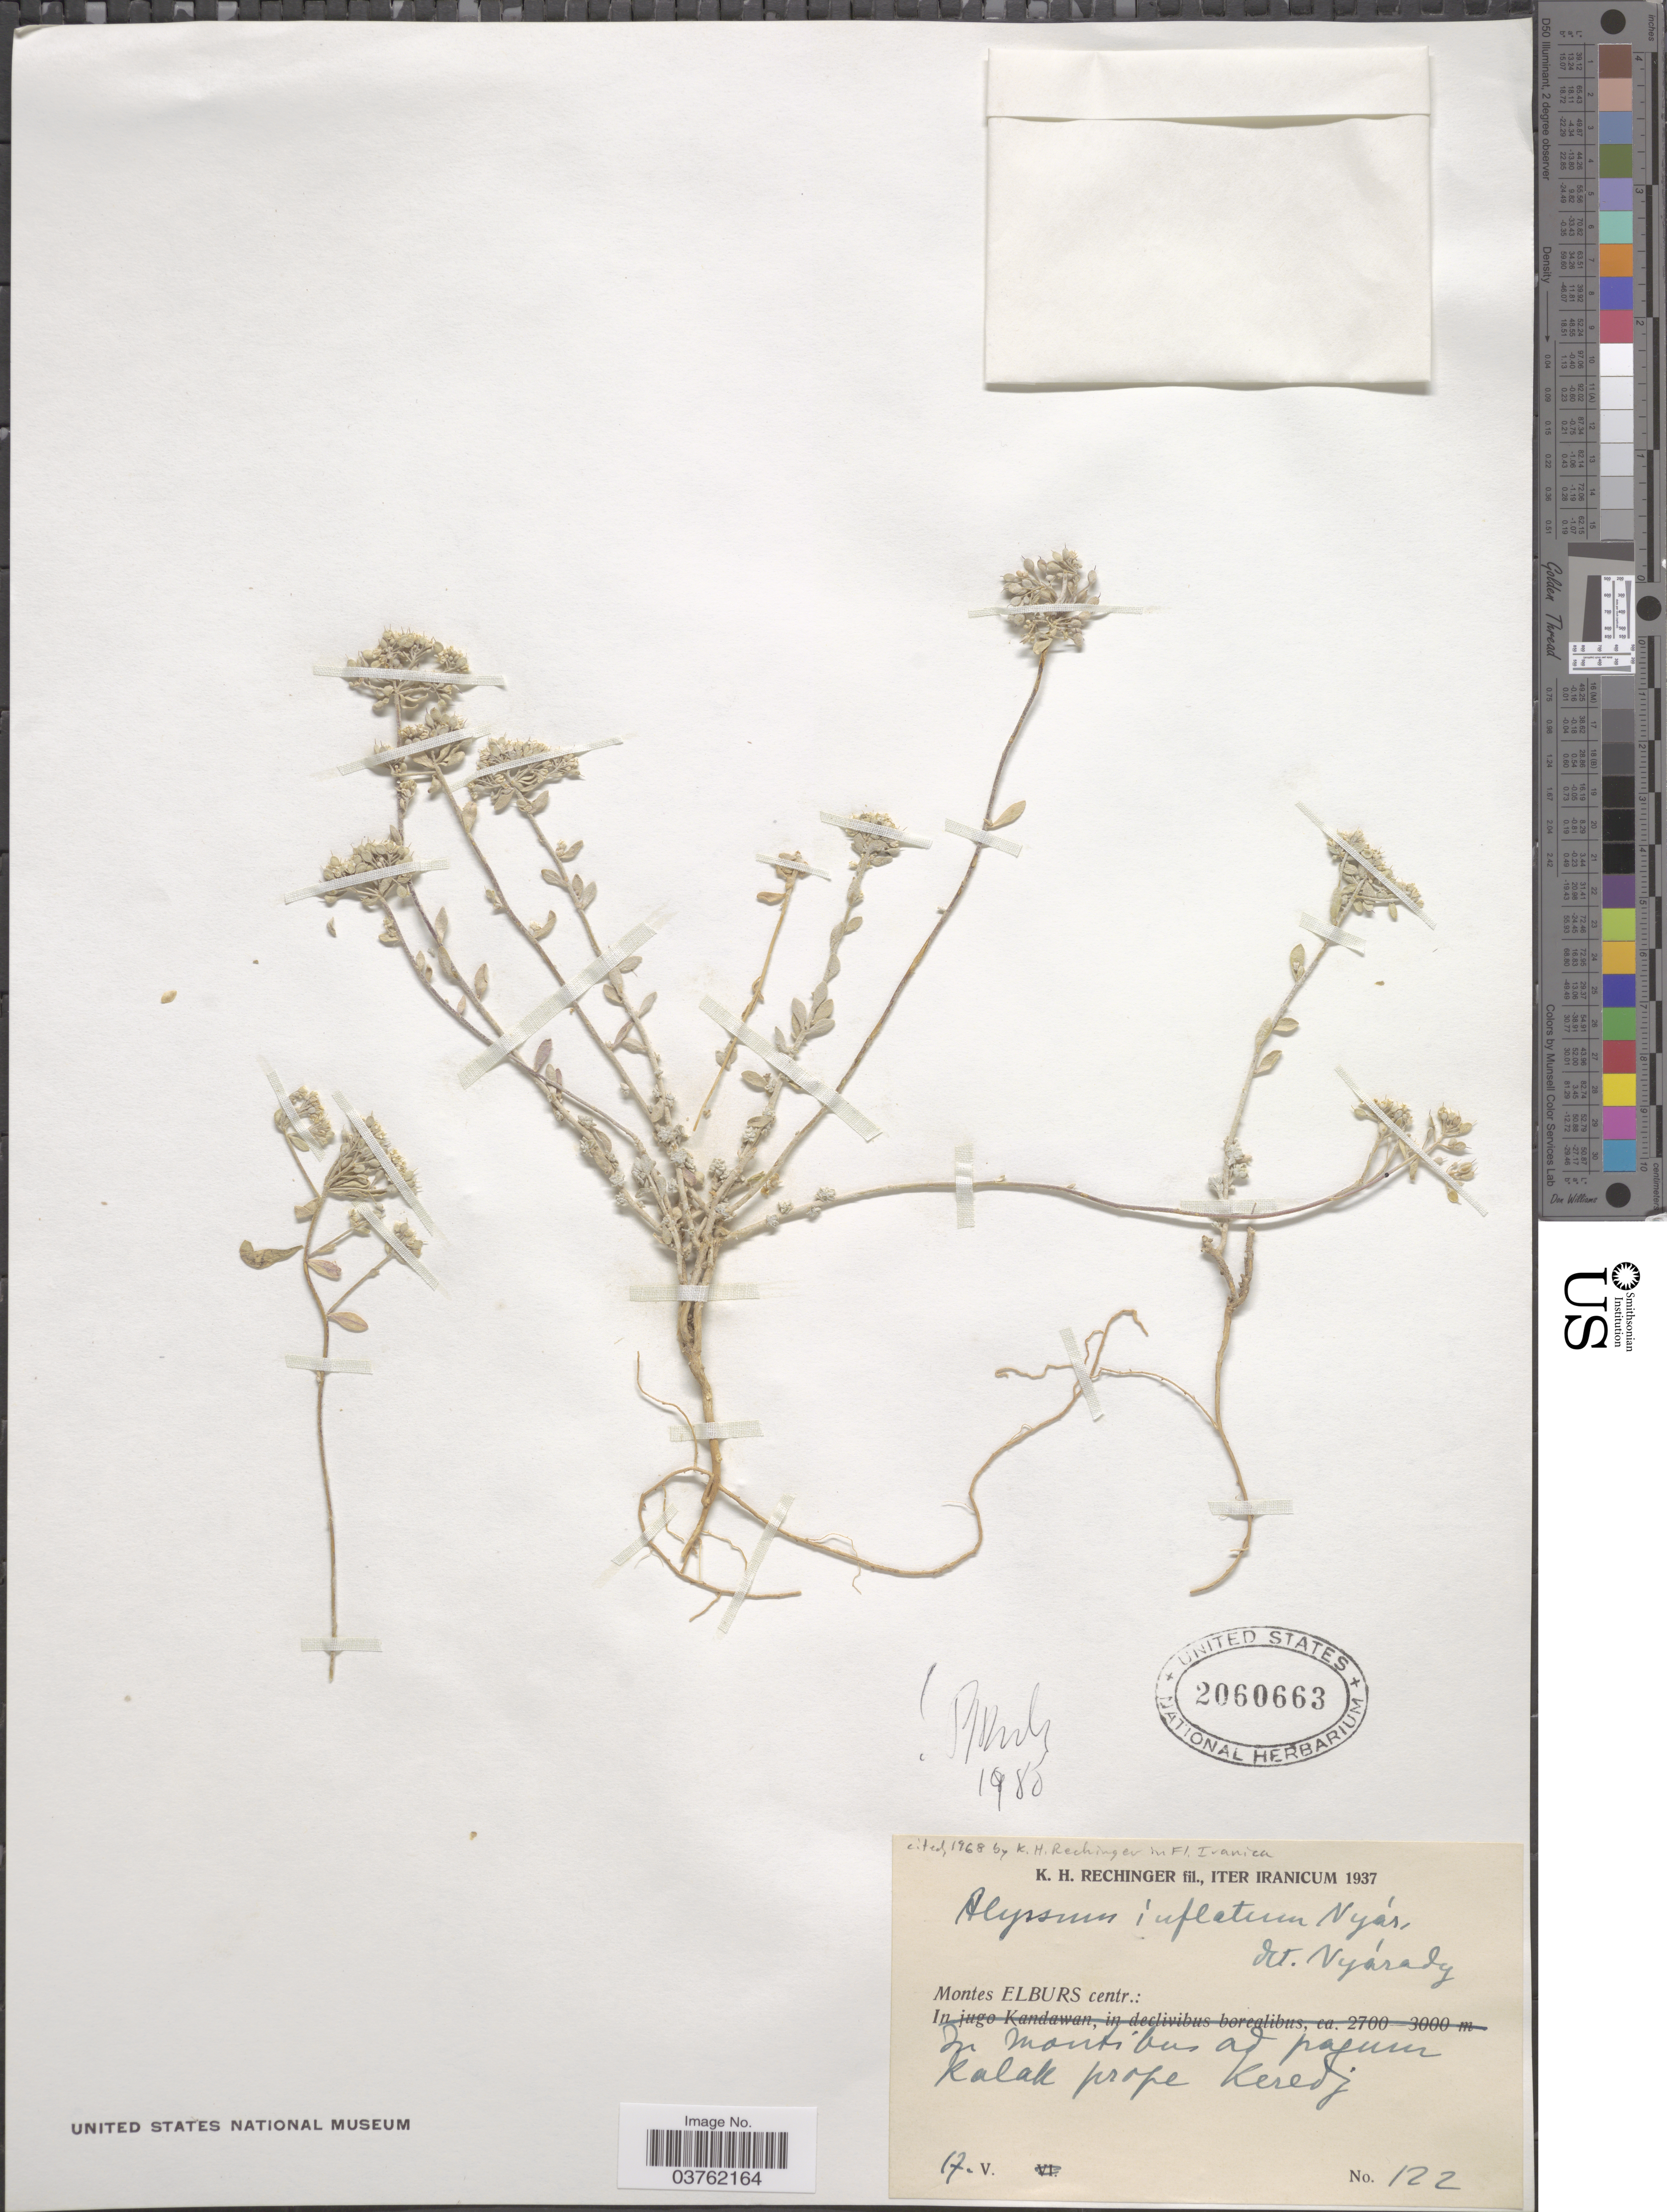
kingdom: Plantae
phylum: Tracheophyta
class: Magnoliopsida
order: Brassicales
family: Brassicaceae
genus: Alyssum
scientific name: Alyssum inflatum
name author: Nyar.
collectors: K. H. Rechinger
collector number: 122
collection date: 1937-05-17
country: Iran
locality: Montes Elburs centr.: In montibus ad pagum Kalak prope Keredj.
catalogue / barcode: US 2060663